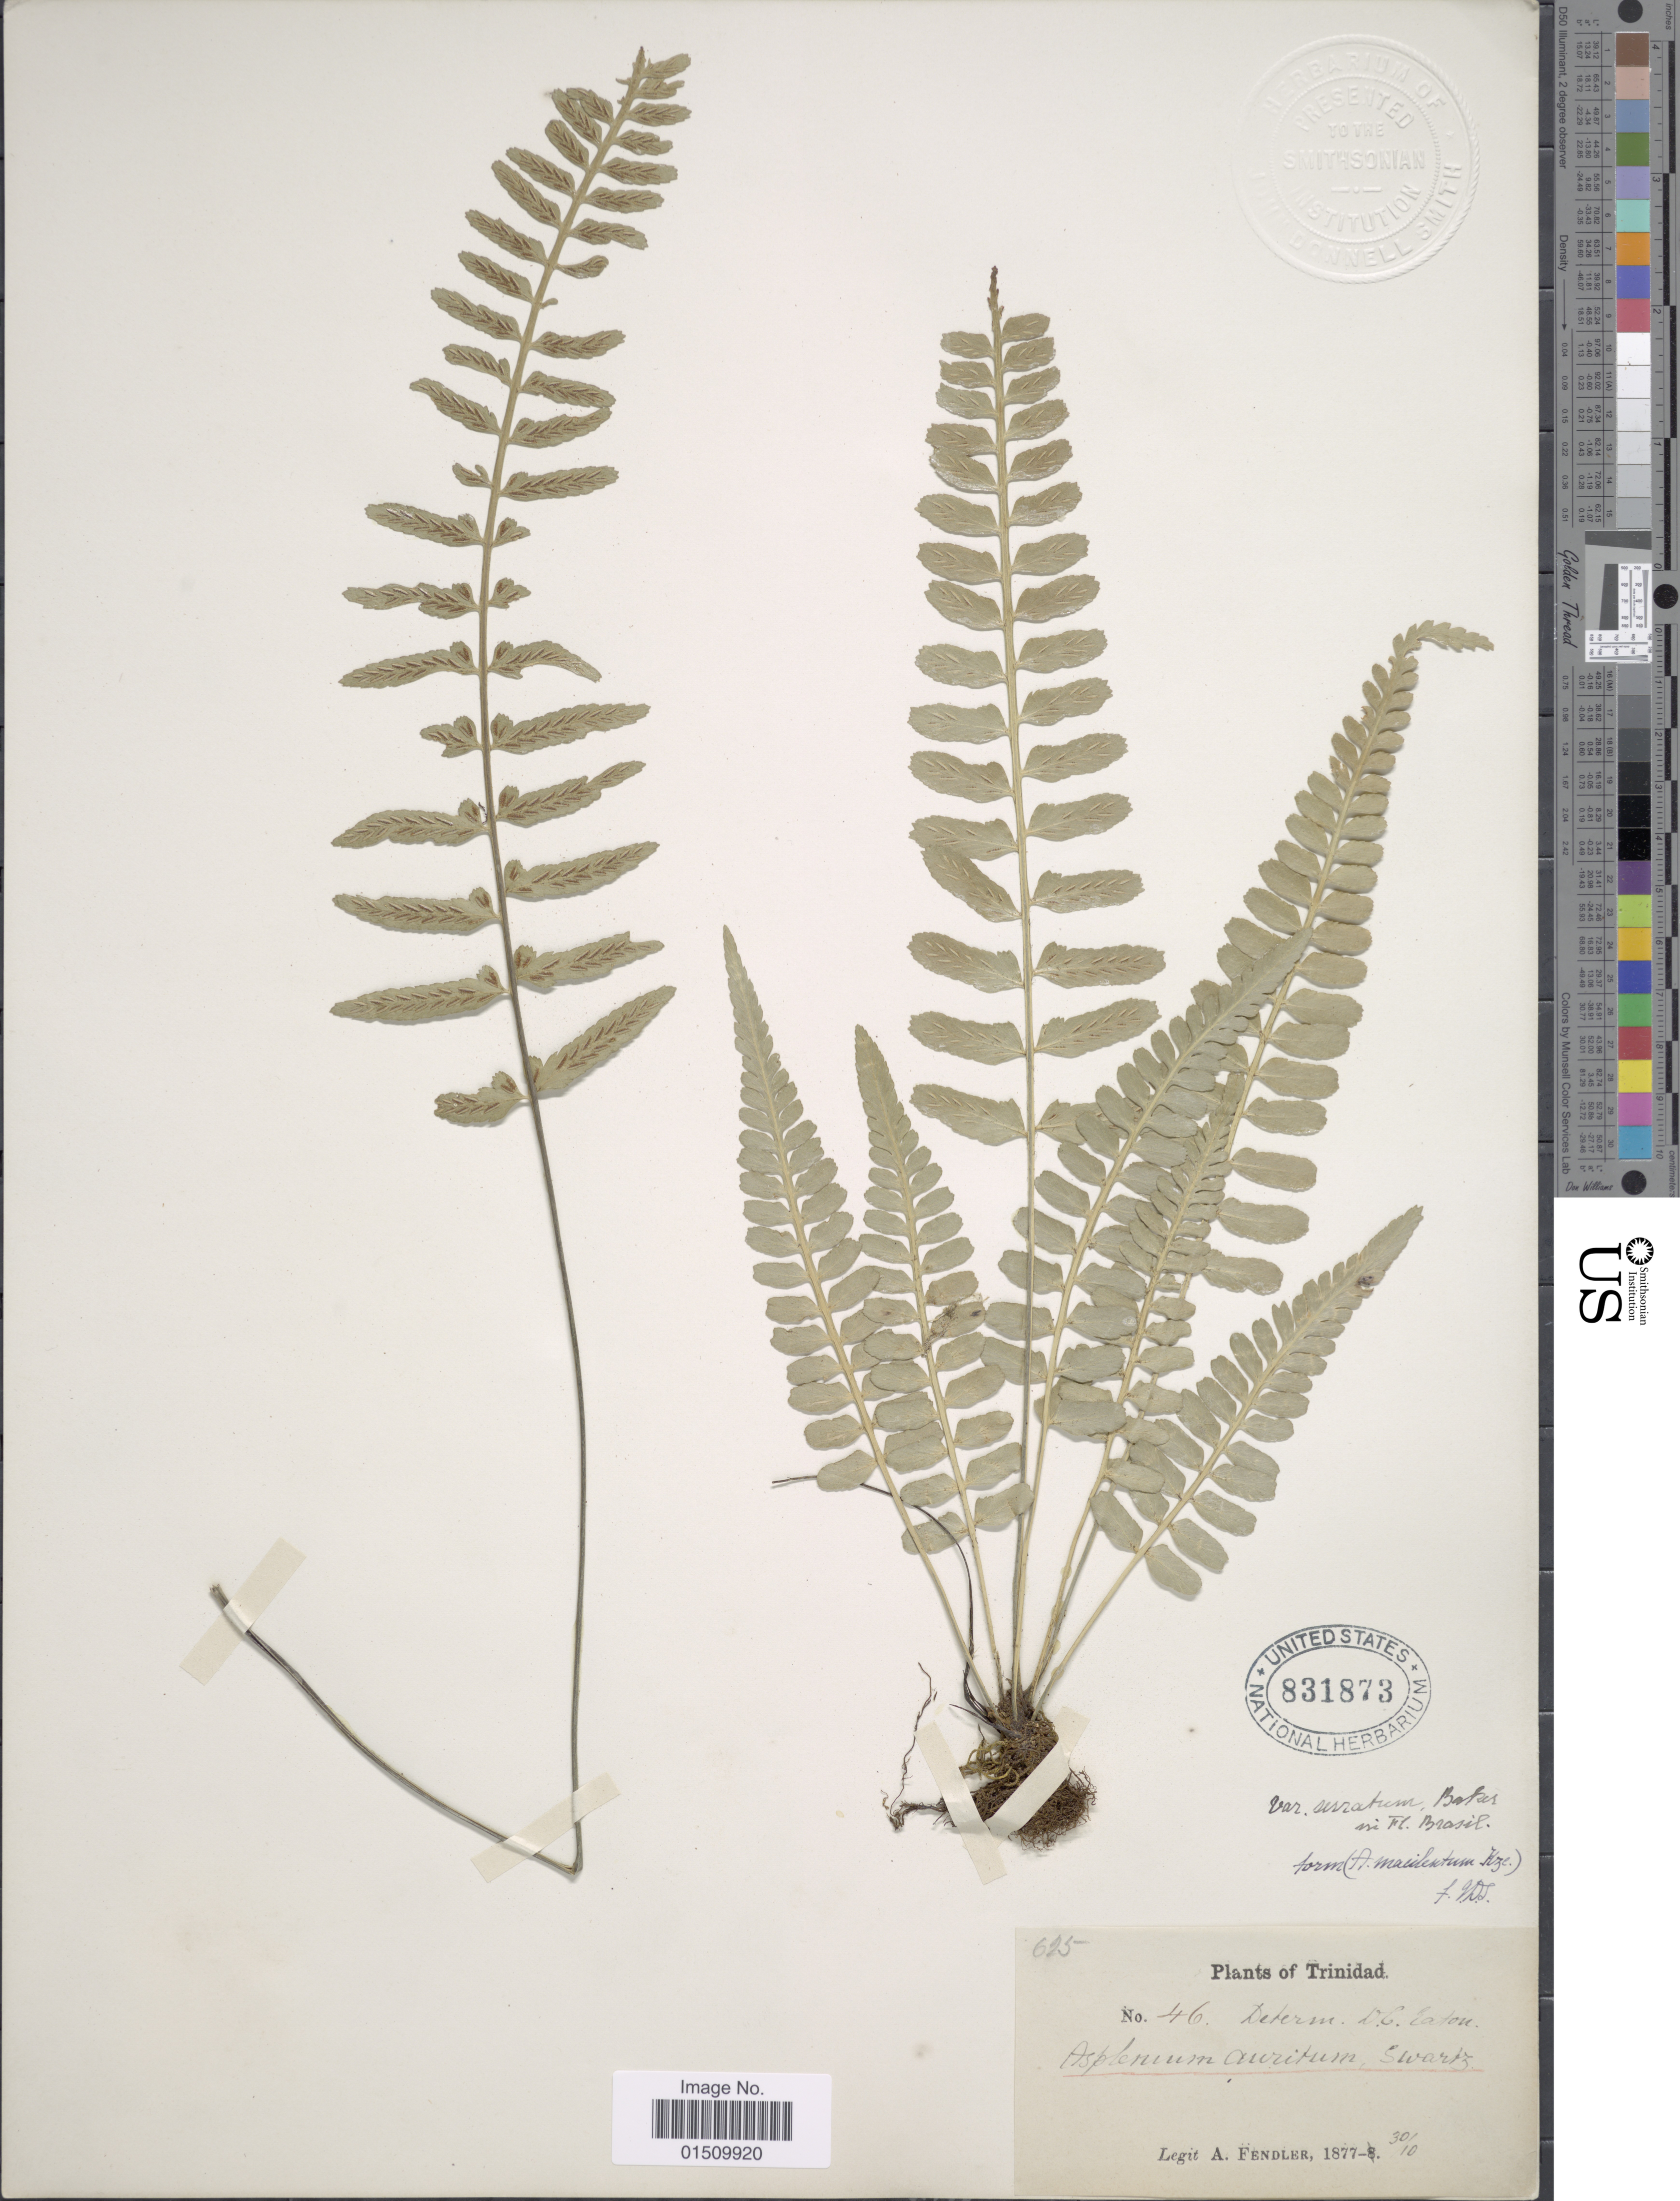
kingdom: Plantae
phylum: Tracheophyta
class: Polypodiopsida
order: Polypodiales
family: Aspleniaceae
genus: Asplenium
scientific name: Asplenium auritum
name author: Sw.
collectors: A. Fendler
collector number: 46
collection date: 1877-10-30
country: Trinidad and Tobago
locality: Trinidad.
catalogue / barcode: US 831873